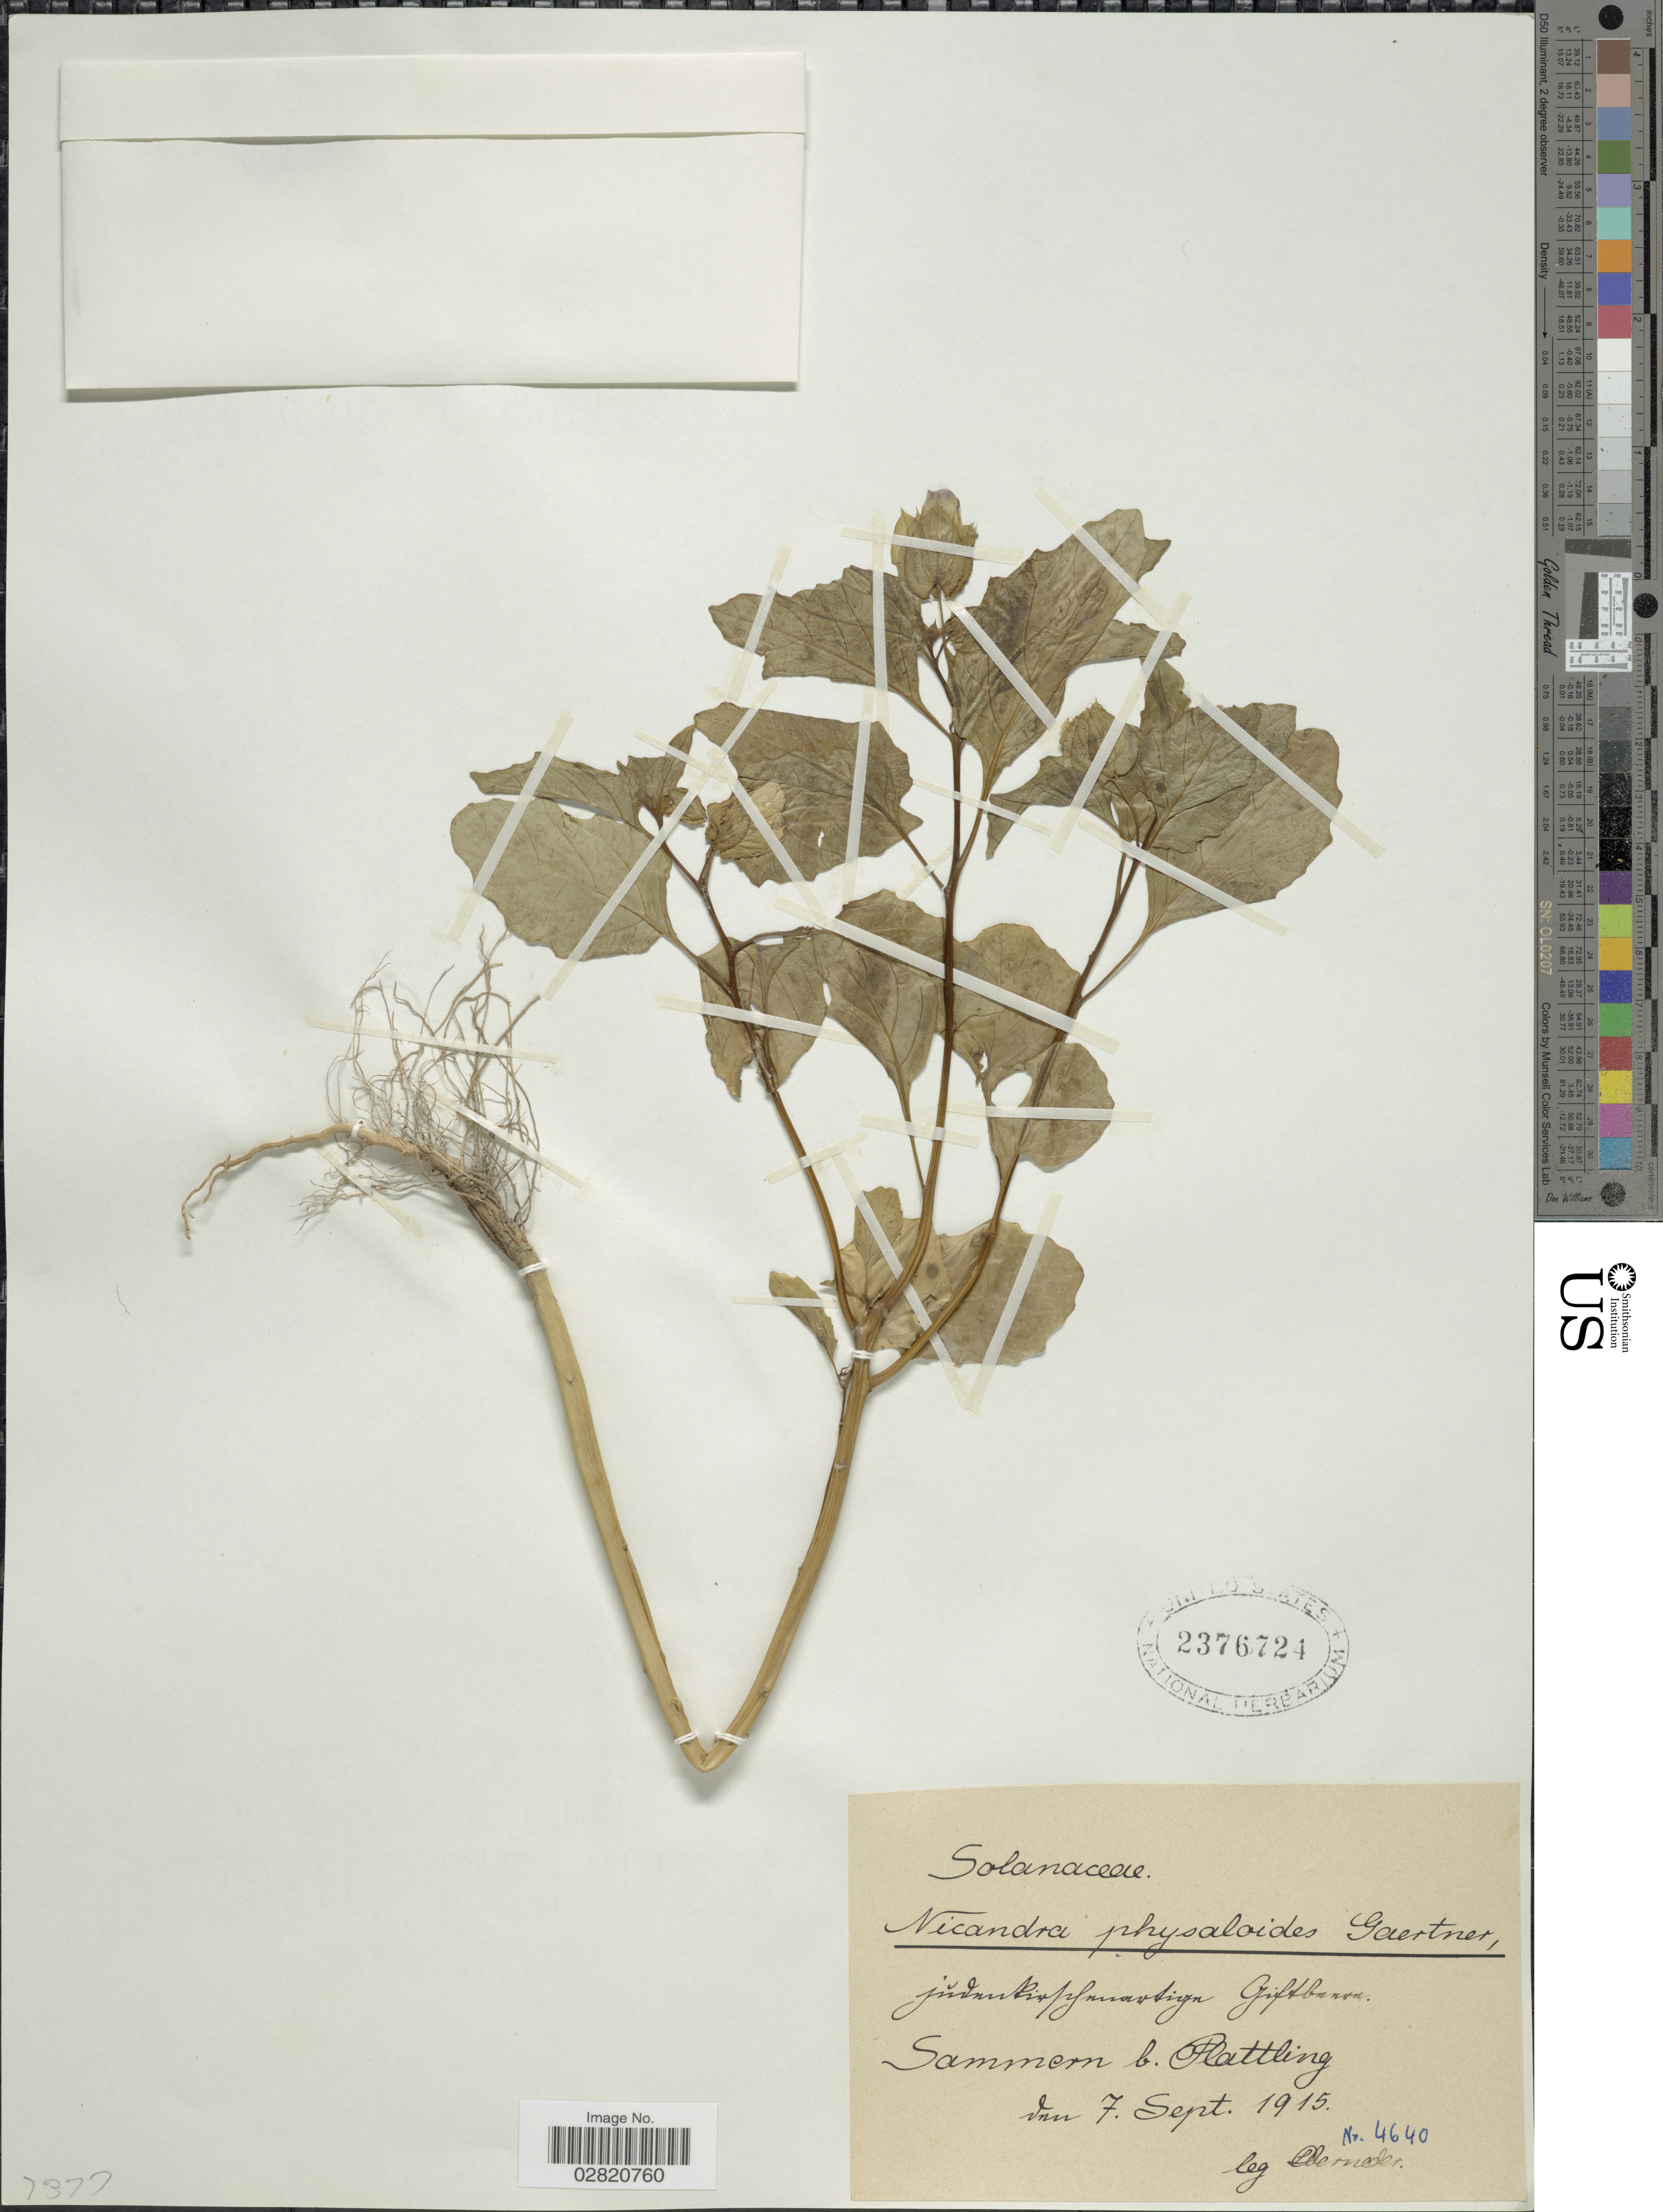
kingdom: Plantae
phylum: Tracheophyta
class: Magnoliopsida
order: Solanales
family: Solanaceae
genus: Nicandra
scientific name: Nicandra physalodes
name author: (L.) Gaertn.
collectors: -. Oberneder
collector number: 4640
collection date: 1915-09-07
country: Germany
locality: Sammern b. Plattling.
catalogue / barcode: US 2376724